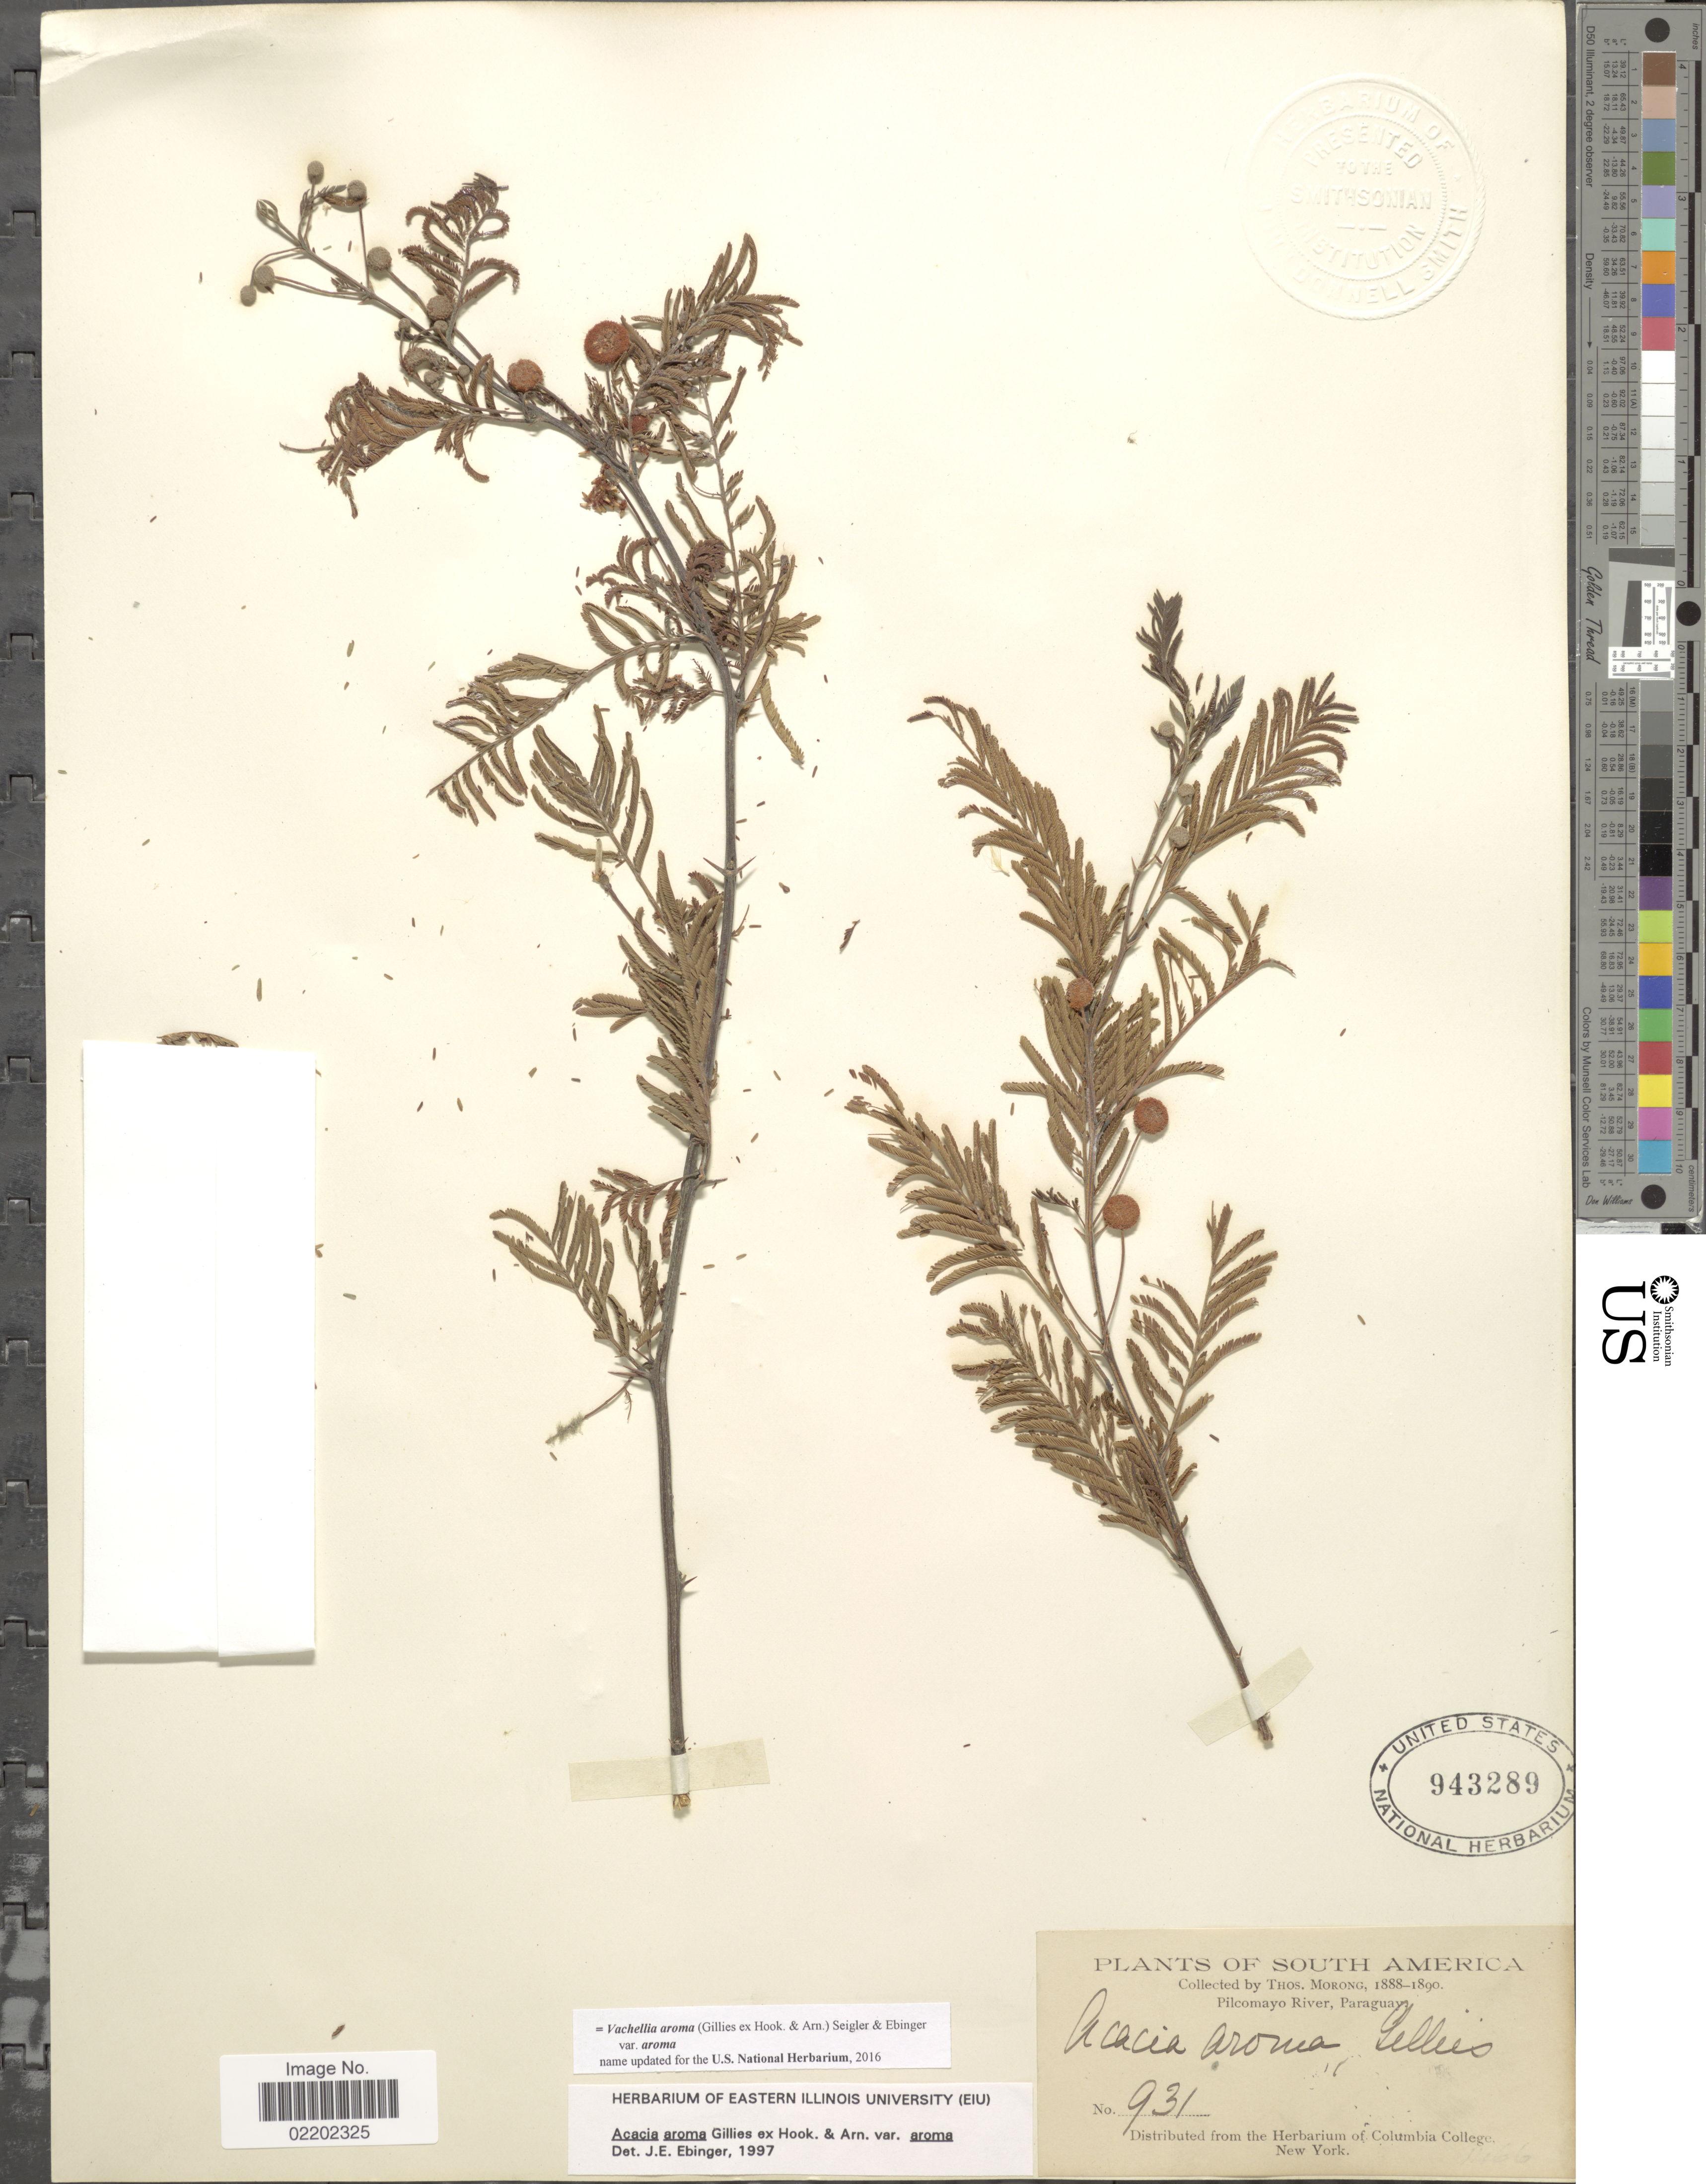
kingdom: Plantae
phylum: Tracheophyta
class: Magnoliopsida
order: Fabales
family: Fabaceae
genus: Vachellia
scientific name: Vachellia aroma var. aroma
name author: (Gillies ex Hook. & Arn.) Seigler & Ebinger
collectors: T. Morong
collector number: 931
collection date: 1888/1890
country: Paraguay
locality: Pilcomayo River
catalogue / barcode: US 943289